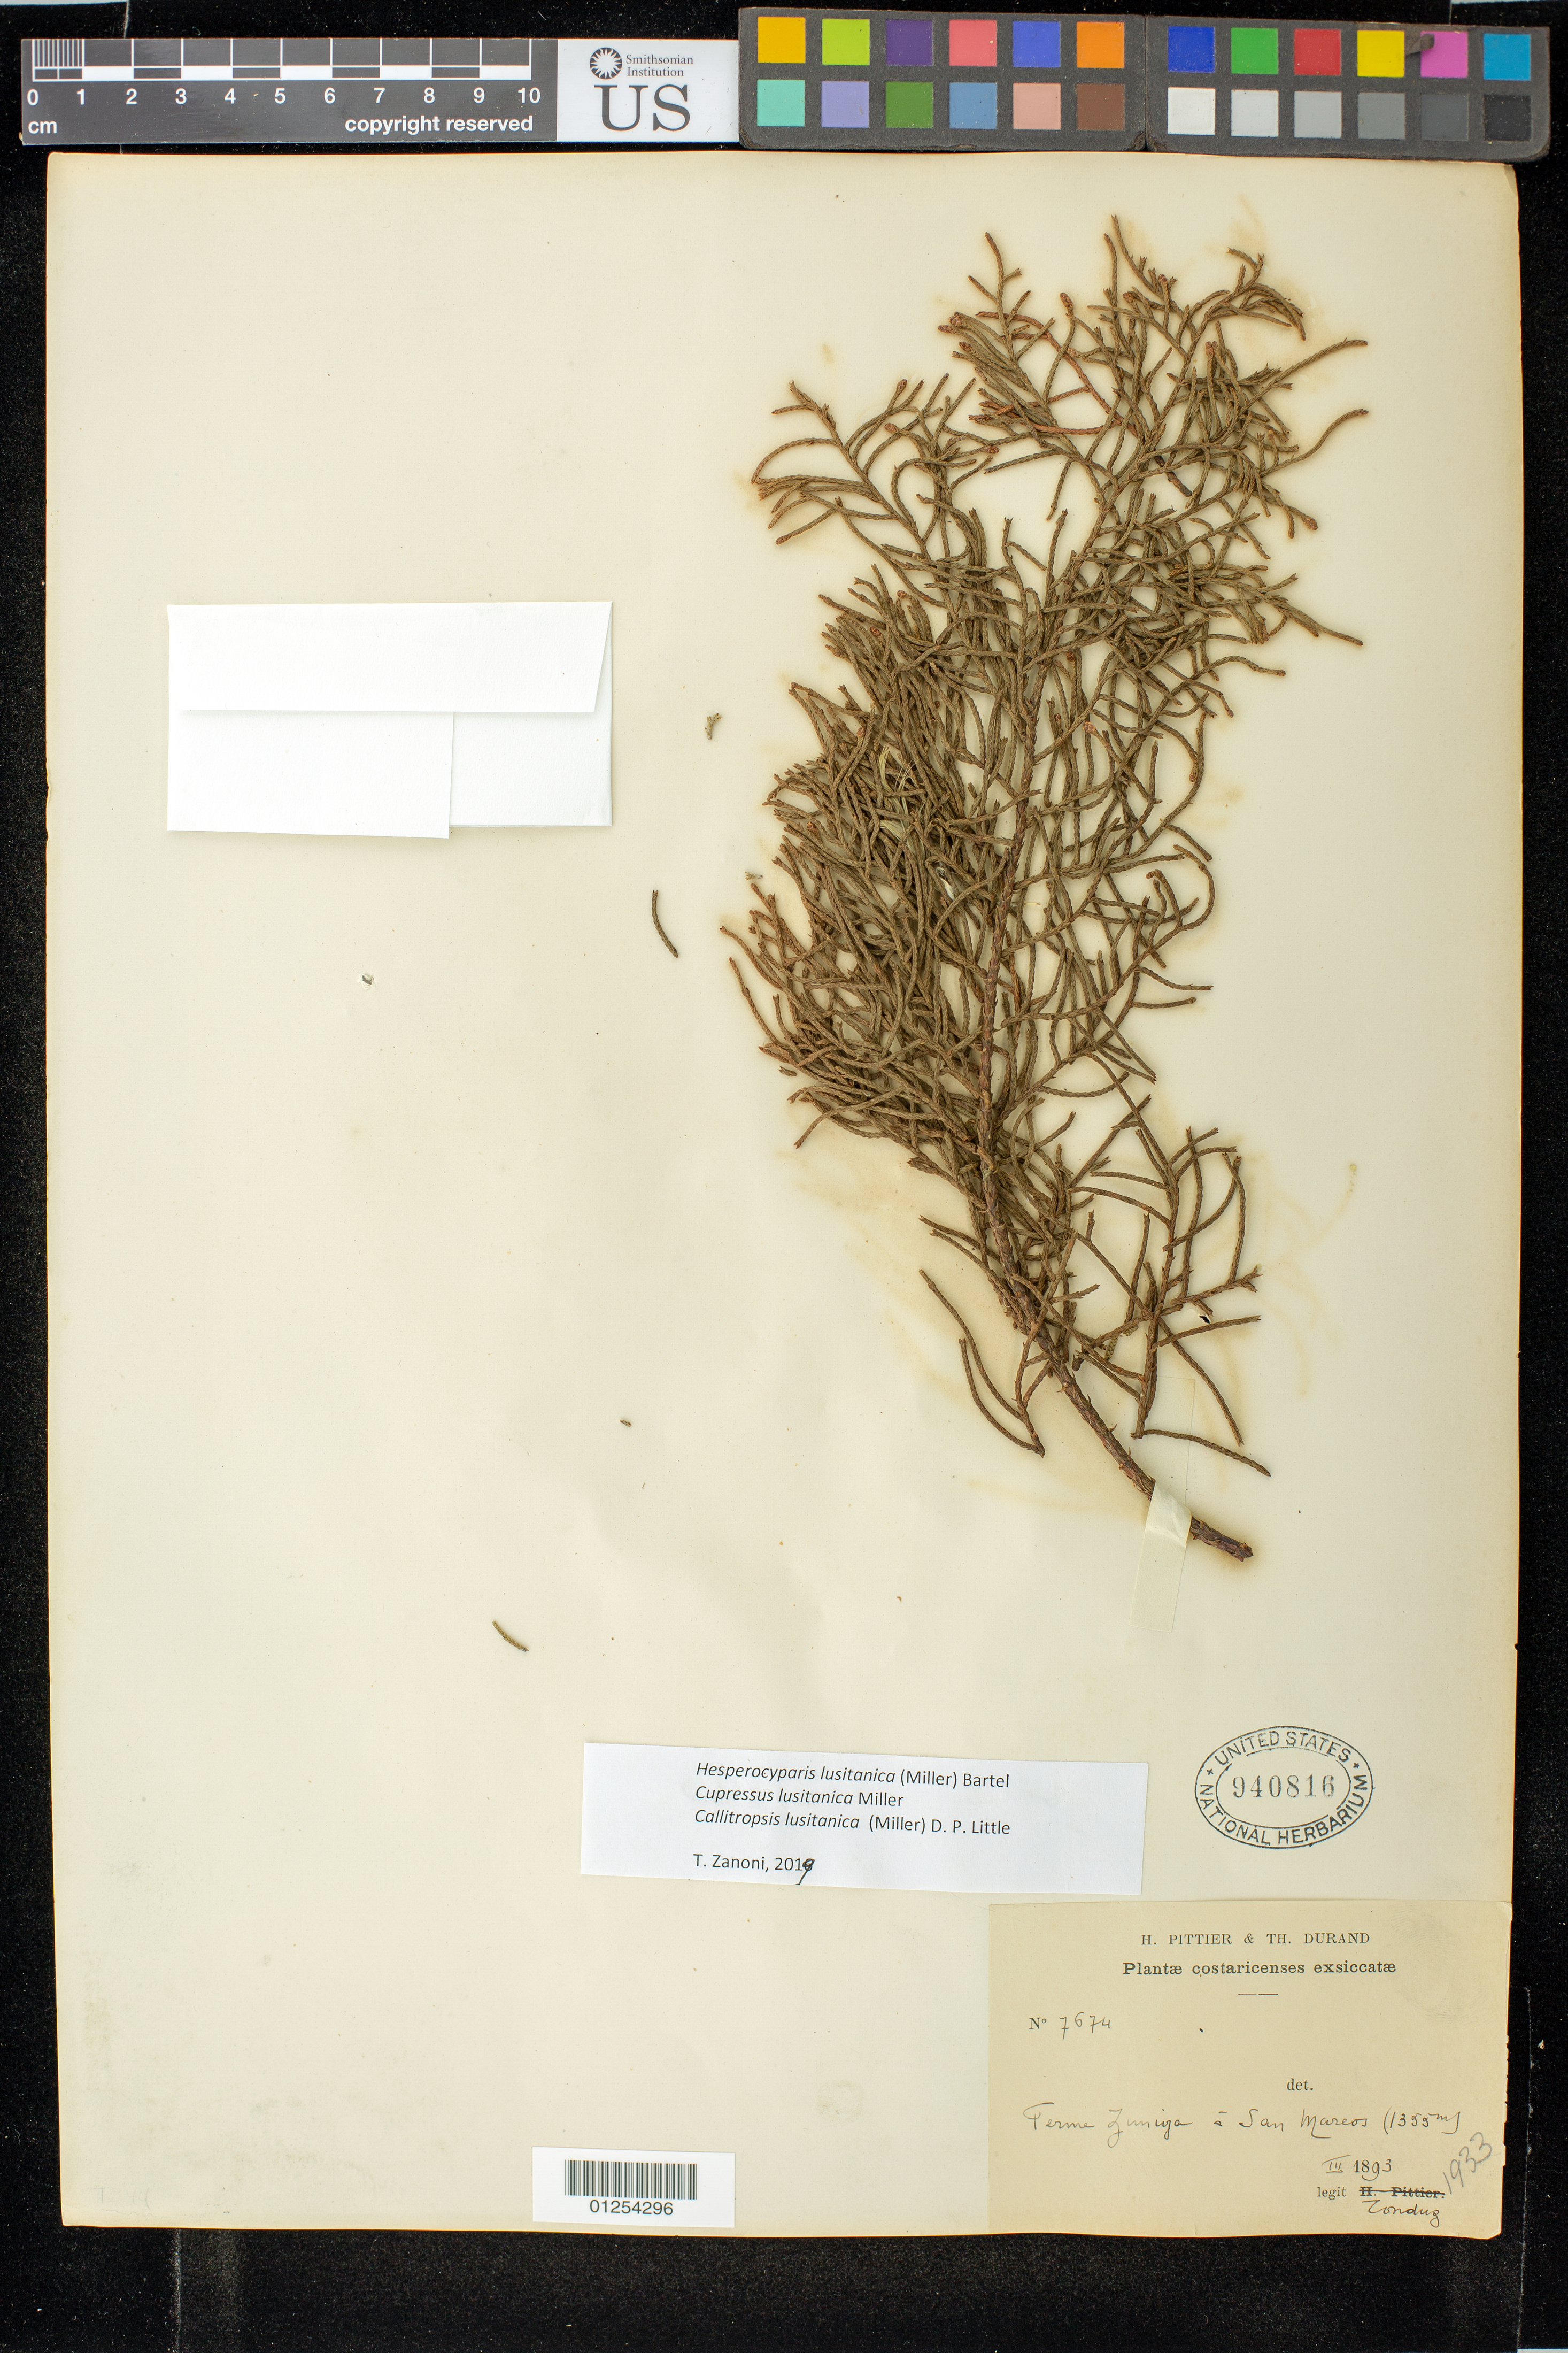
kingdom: Plantae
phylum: Tracheophyta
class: Pinopsida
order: Pinales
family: Cupressaceae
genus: Hesperocyparis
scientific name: Hesperocyparis lusitanica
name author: (Miller) Bartel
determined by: Zanoni, T. A., (NY), New York Botanical Garden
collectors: H. F. Pittier & T. Durand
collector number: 1933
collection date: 1893-03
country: Costa Rica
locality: Costaricenses, Foret de San Marcos.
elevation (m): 1355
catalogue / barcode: US 940816